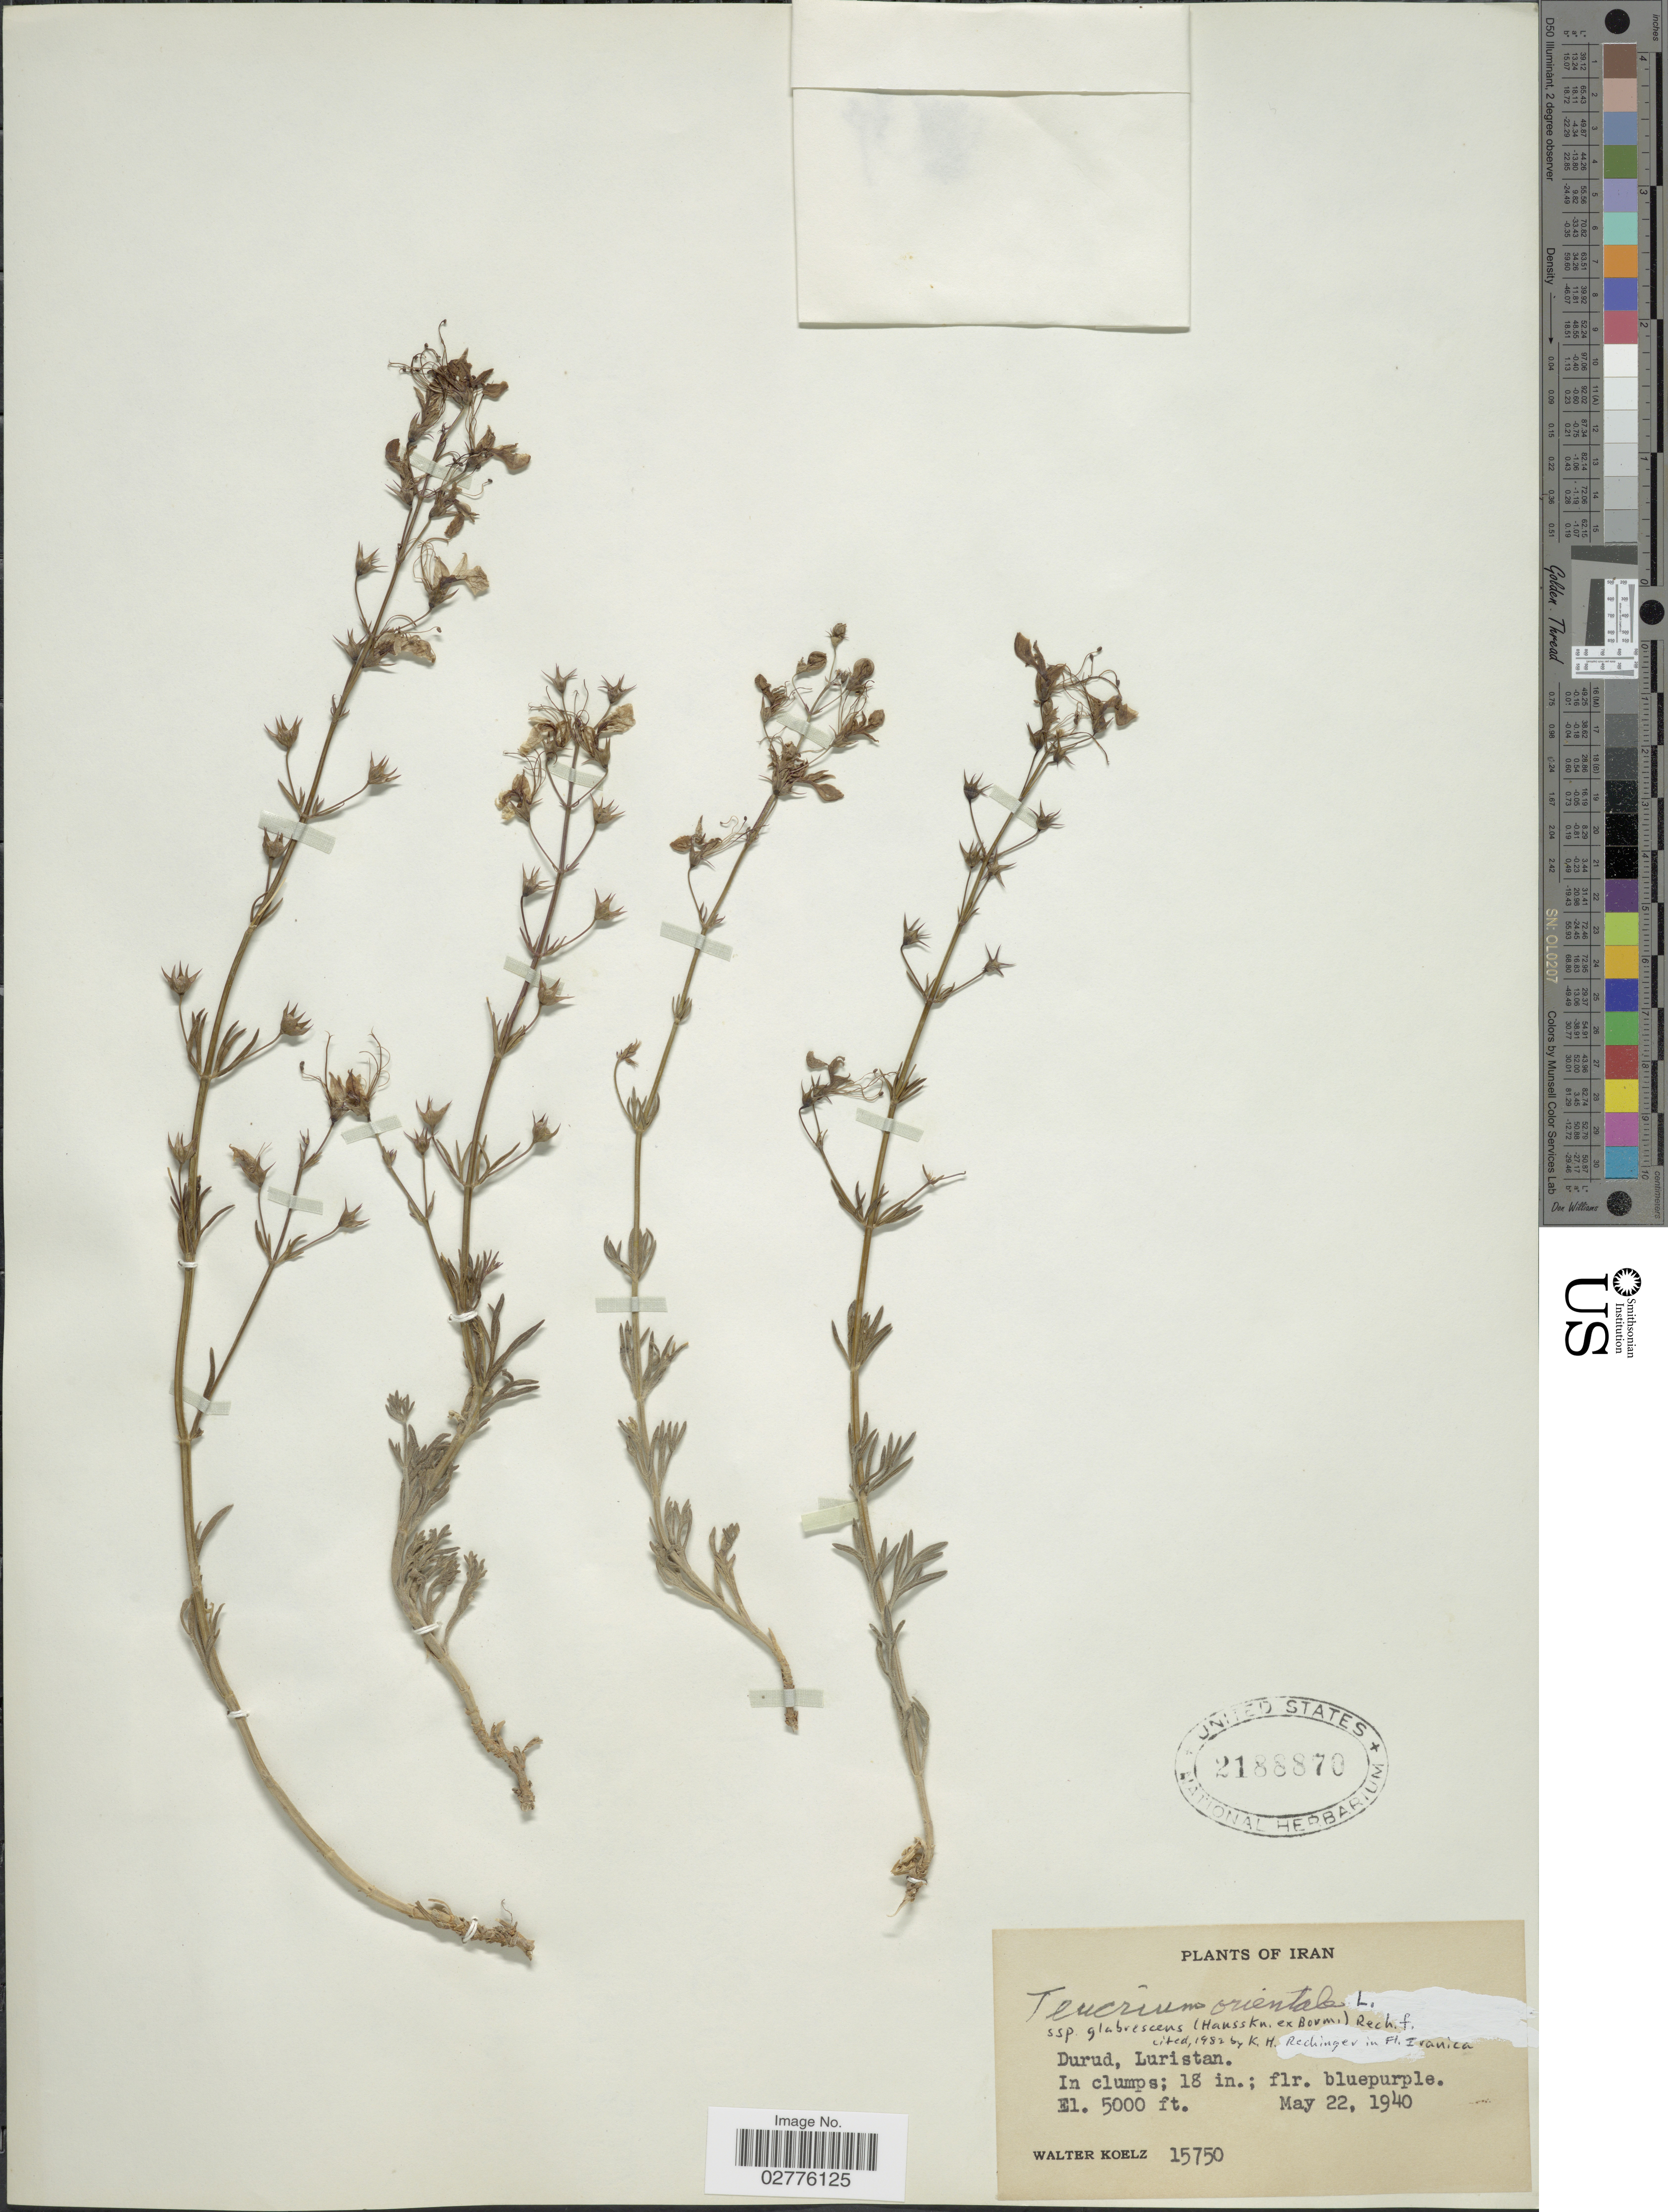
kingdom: Plantae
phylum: Tracheophyta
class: Magnoliopsida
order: Lamiales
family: Lamiaceae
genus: Teucrium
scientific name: Teucrium orientale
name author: L.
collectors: W. N. Koelz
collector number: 15750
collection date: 1940-05-22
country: Iran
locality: Durud, Luristan.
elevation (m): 1524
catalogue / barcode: US 2188870